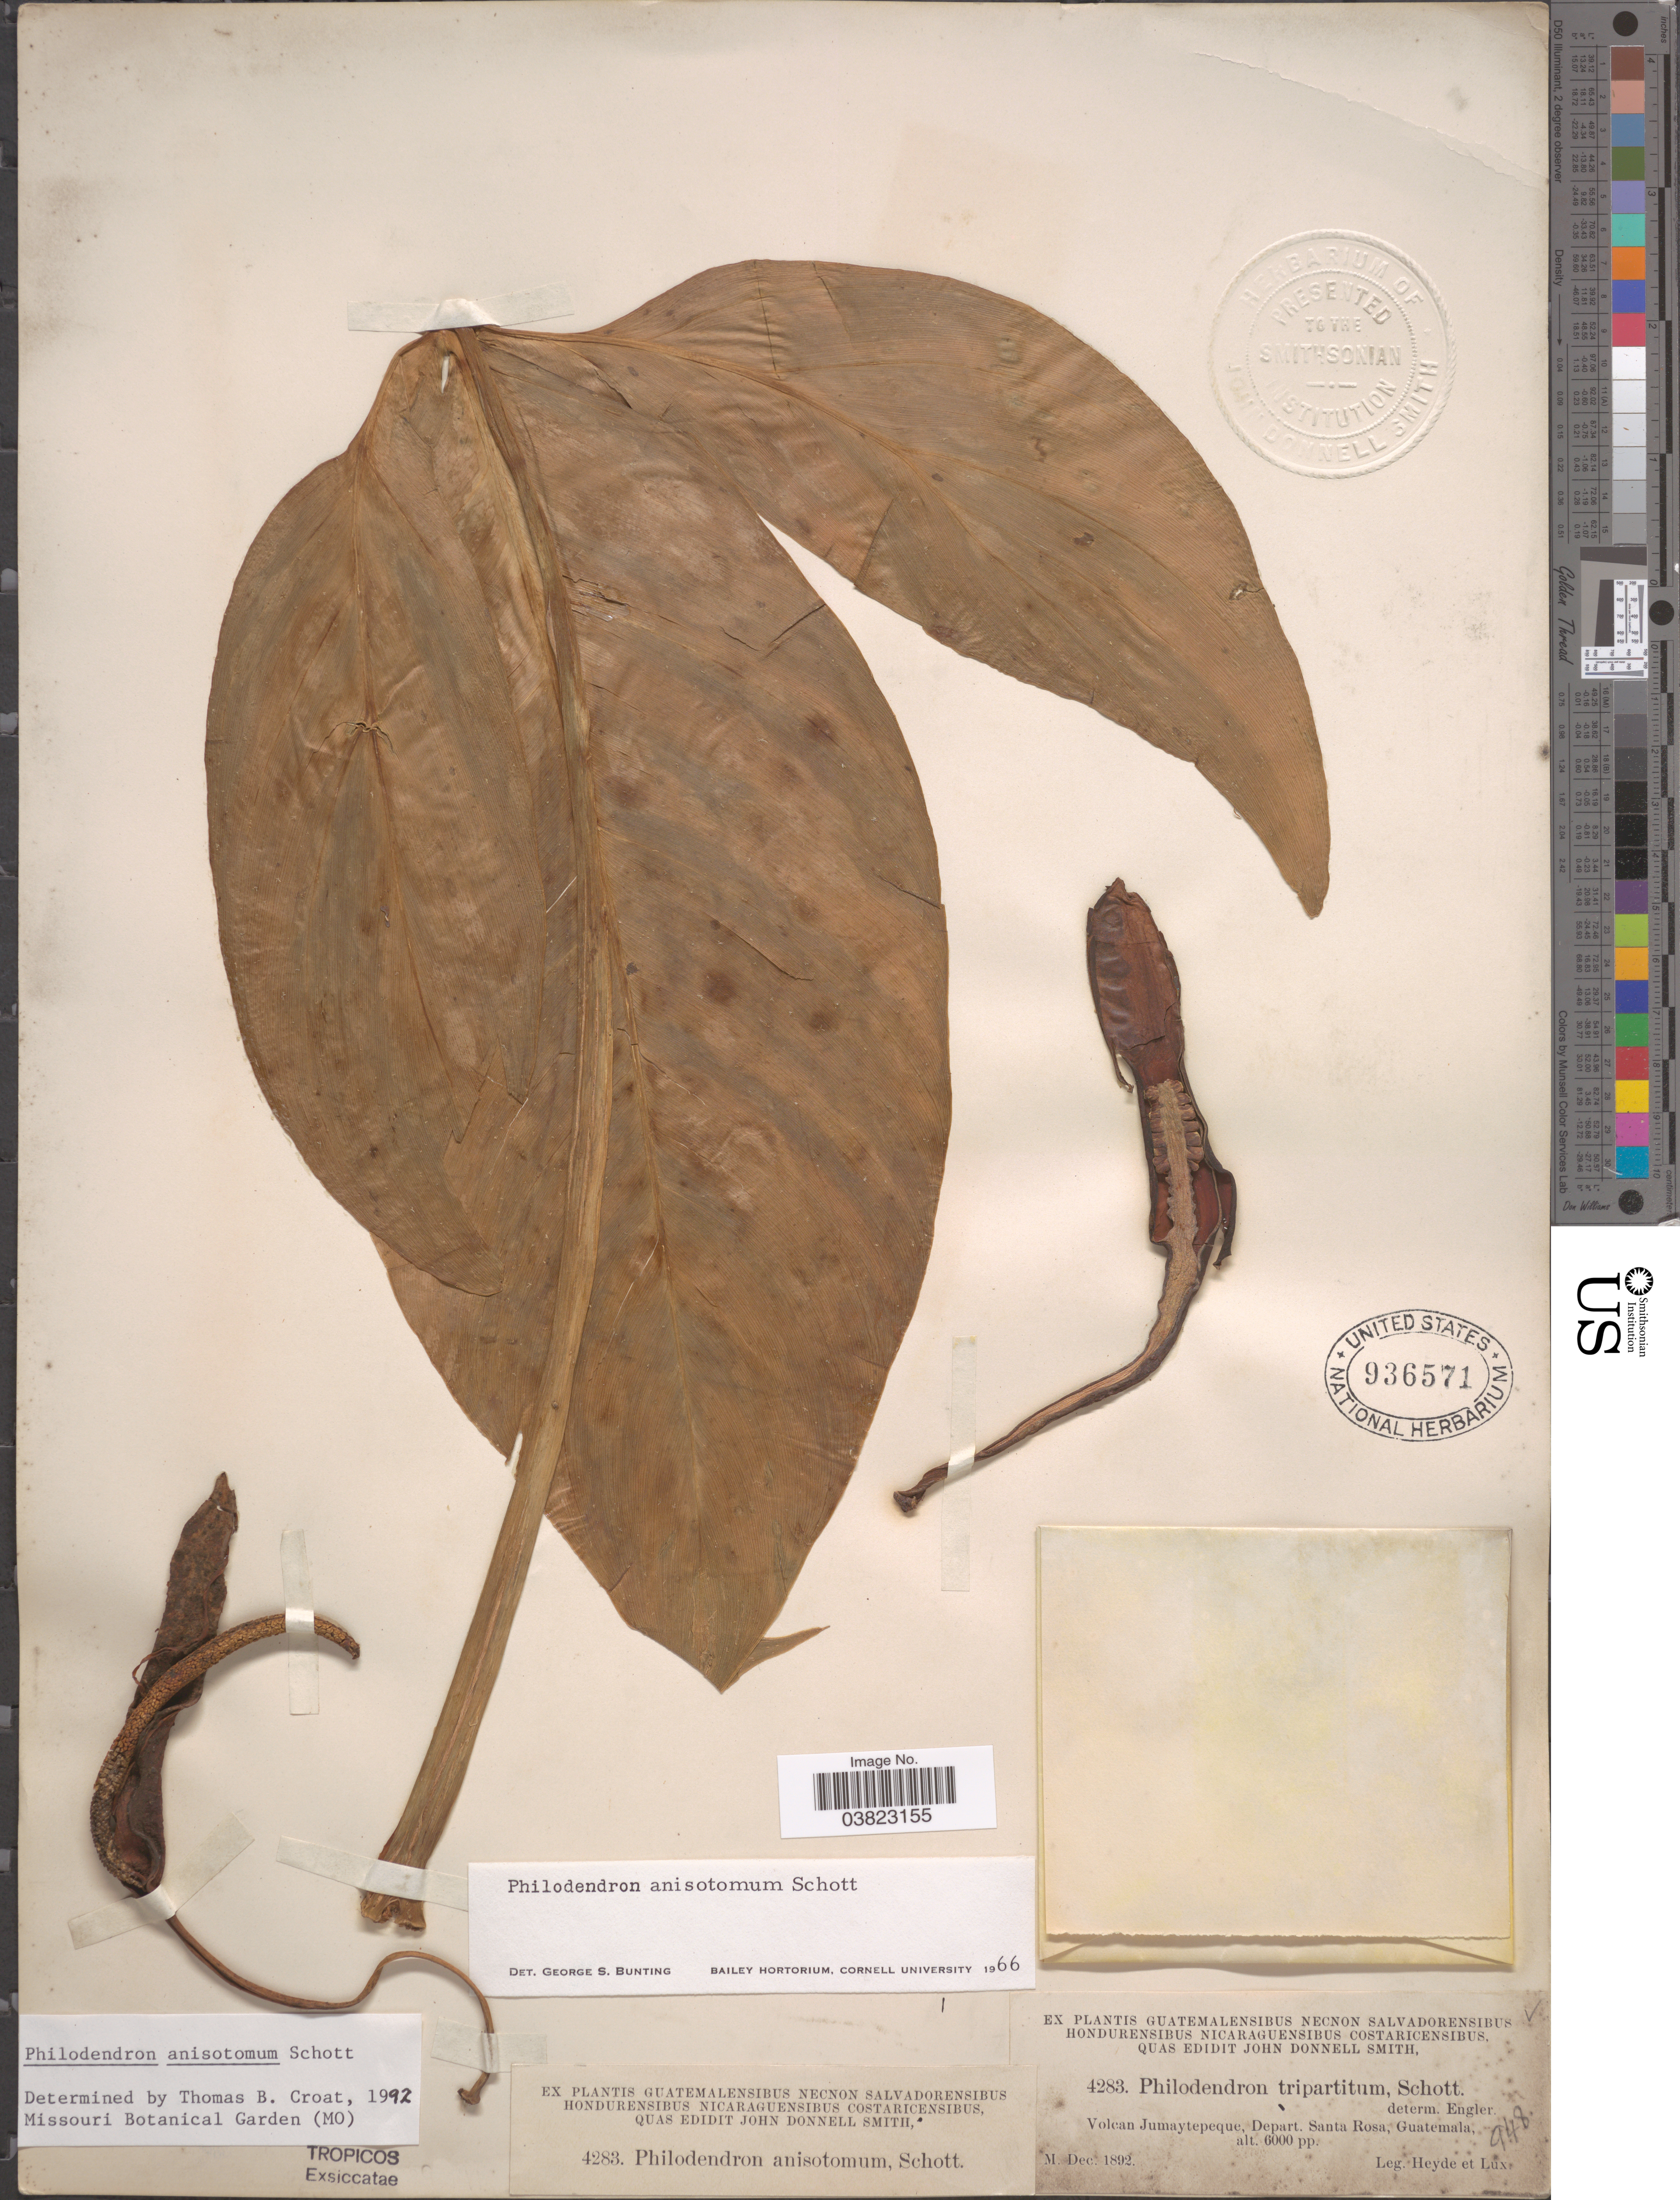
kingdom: Plantae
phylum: Tracheophyta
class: Liliopsida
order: Alismatales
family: Araceae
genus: Philodendron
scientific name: Philodendron anisotomum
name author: Schott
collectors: Heyde & Lux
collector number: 4283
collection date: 1892-12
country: Guatemala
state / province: Santa Rosa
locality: Volcan Jumaytepeque, Depart. Santa Rosa.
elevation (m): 1829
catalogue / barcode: US 936571